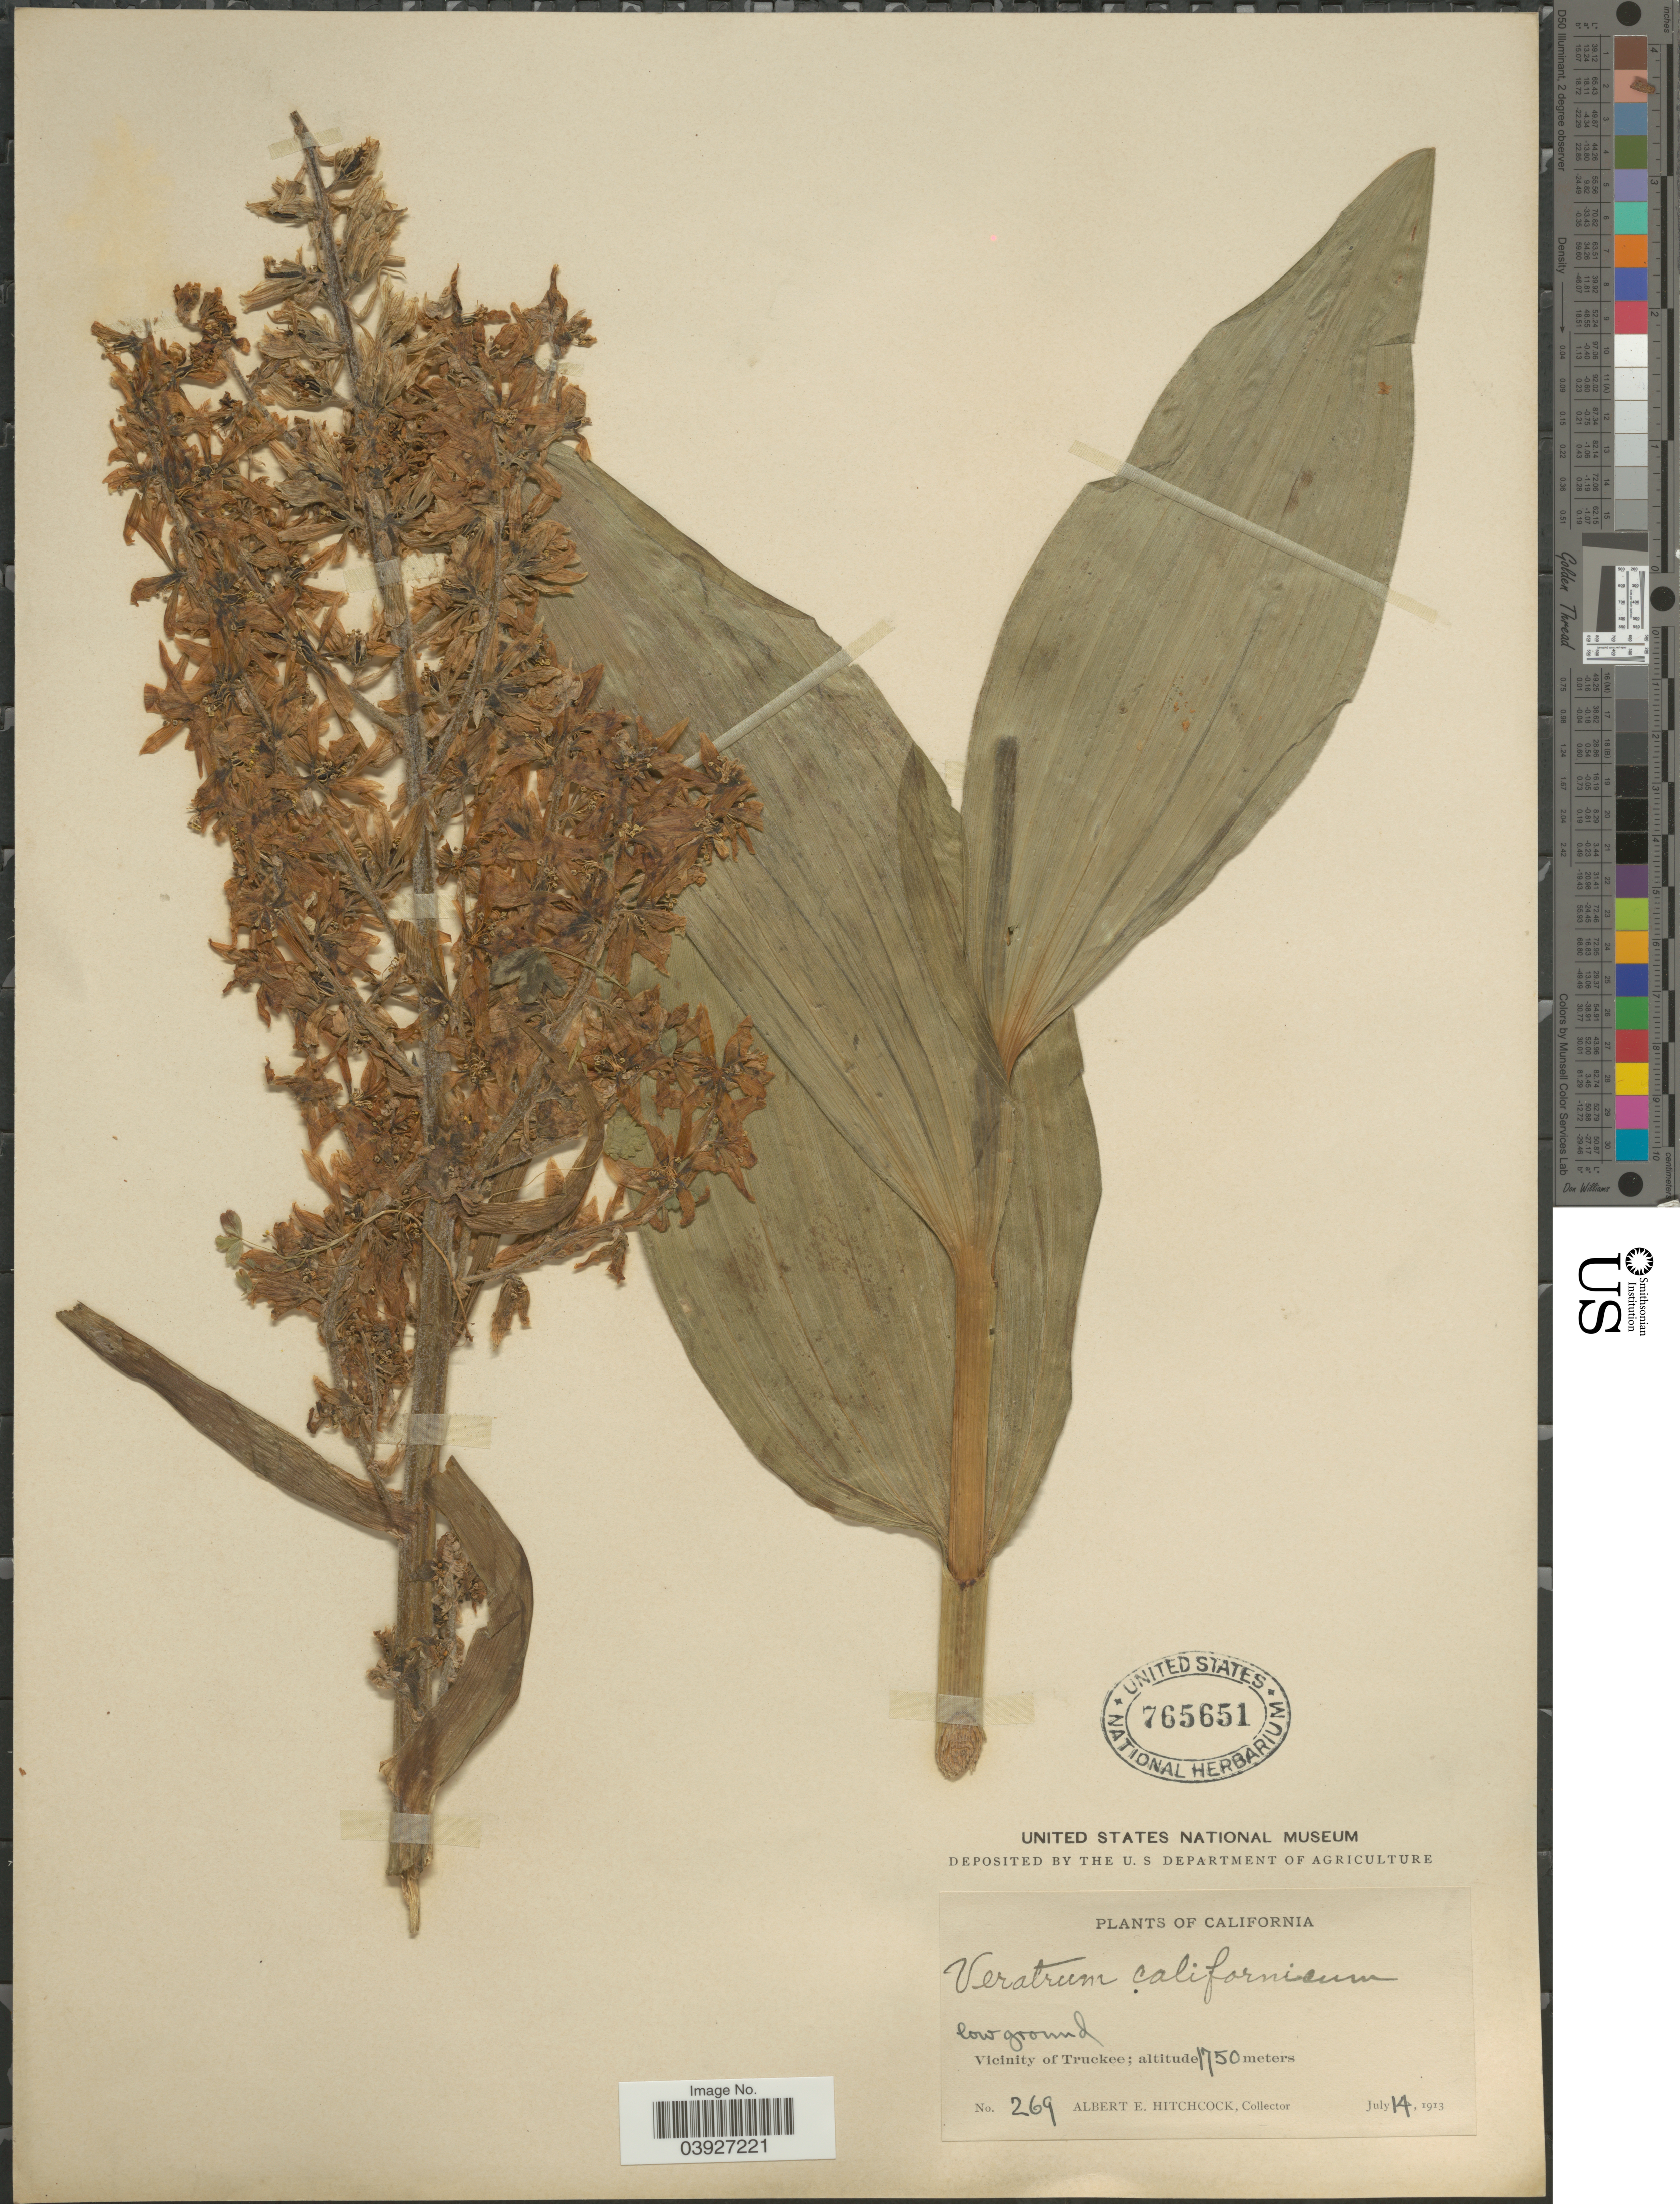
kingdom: Plantae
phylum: Tracheophyta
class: Liliopsida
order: Liliales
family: Melanthiaceae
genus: Veratrum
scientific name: Veratrum californicum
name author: Durand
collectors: A. Hitchcock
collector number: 269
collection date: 1913-07-14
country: United States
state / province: California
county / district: Nevada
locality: Vicinity of Truckee.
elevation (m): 1750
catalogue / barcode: US 765651